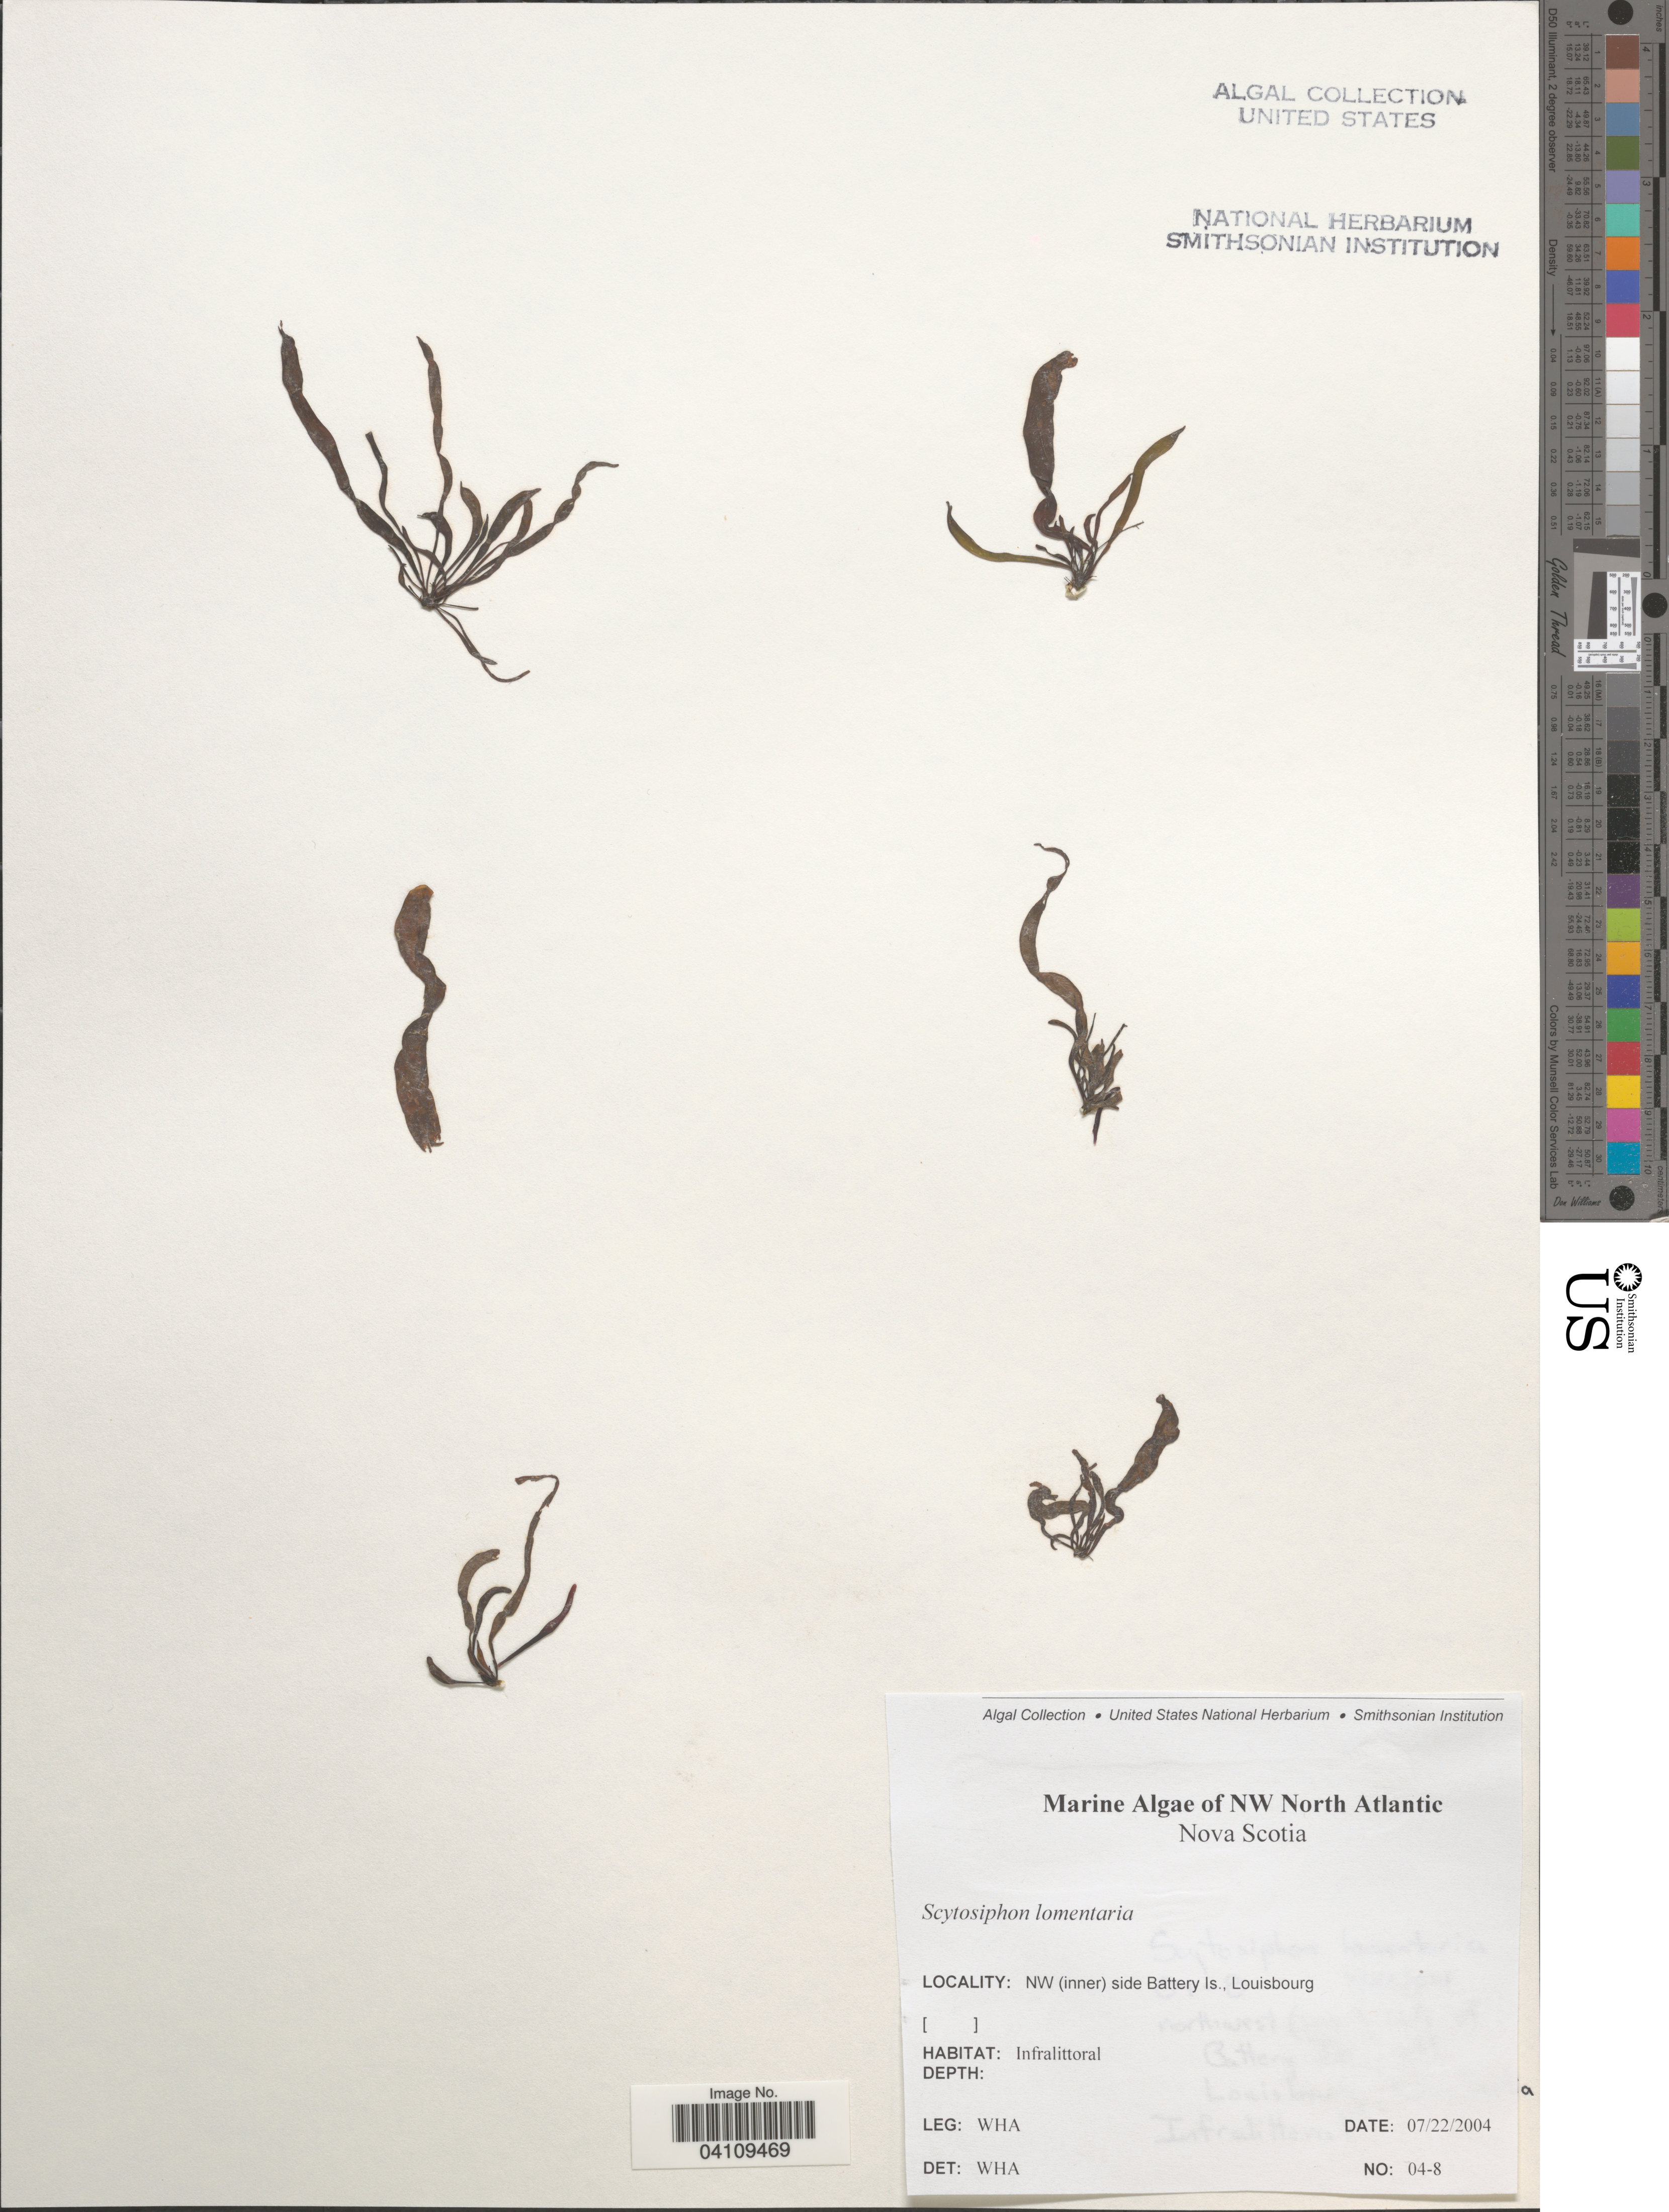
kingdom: Chromista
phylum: Ochrophyta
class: Phaeophyceae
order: Scytosiphonales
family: Scytosiphonaceae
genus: Scytosiphon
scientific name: Scytosiphon lomentaria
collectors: W. H. Adey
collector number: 04-8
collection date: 2004-07-22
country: Canada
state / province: Nova Scotia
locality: NW North Atlantic. NW (inner) side Battery Is., Louisbourg.